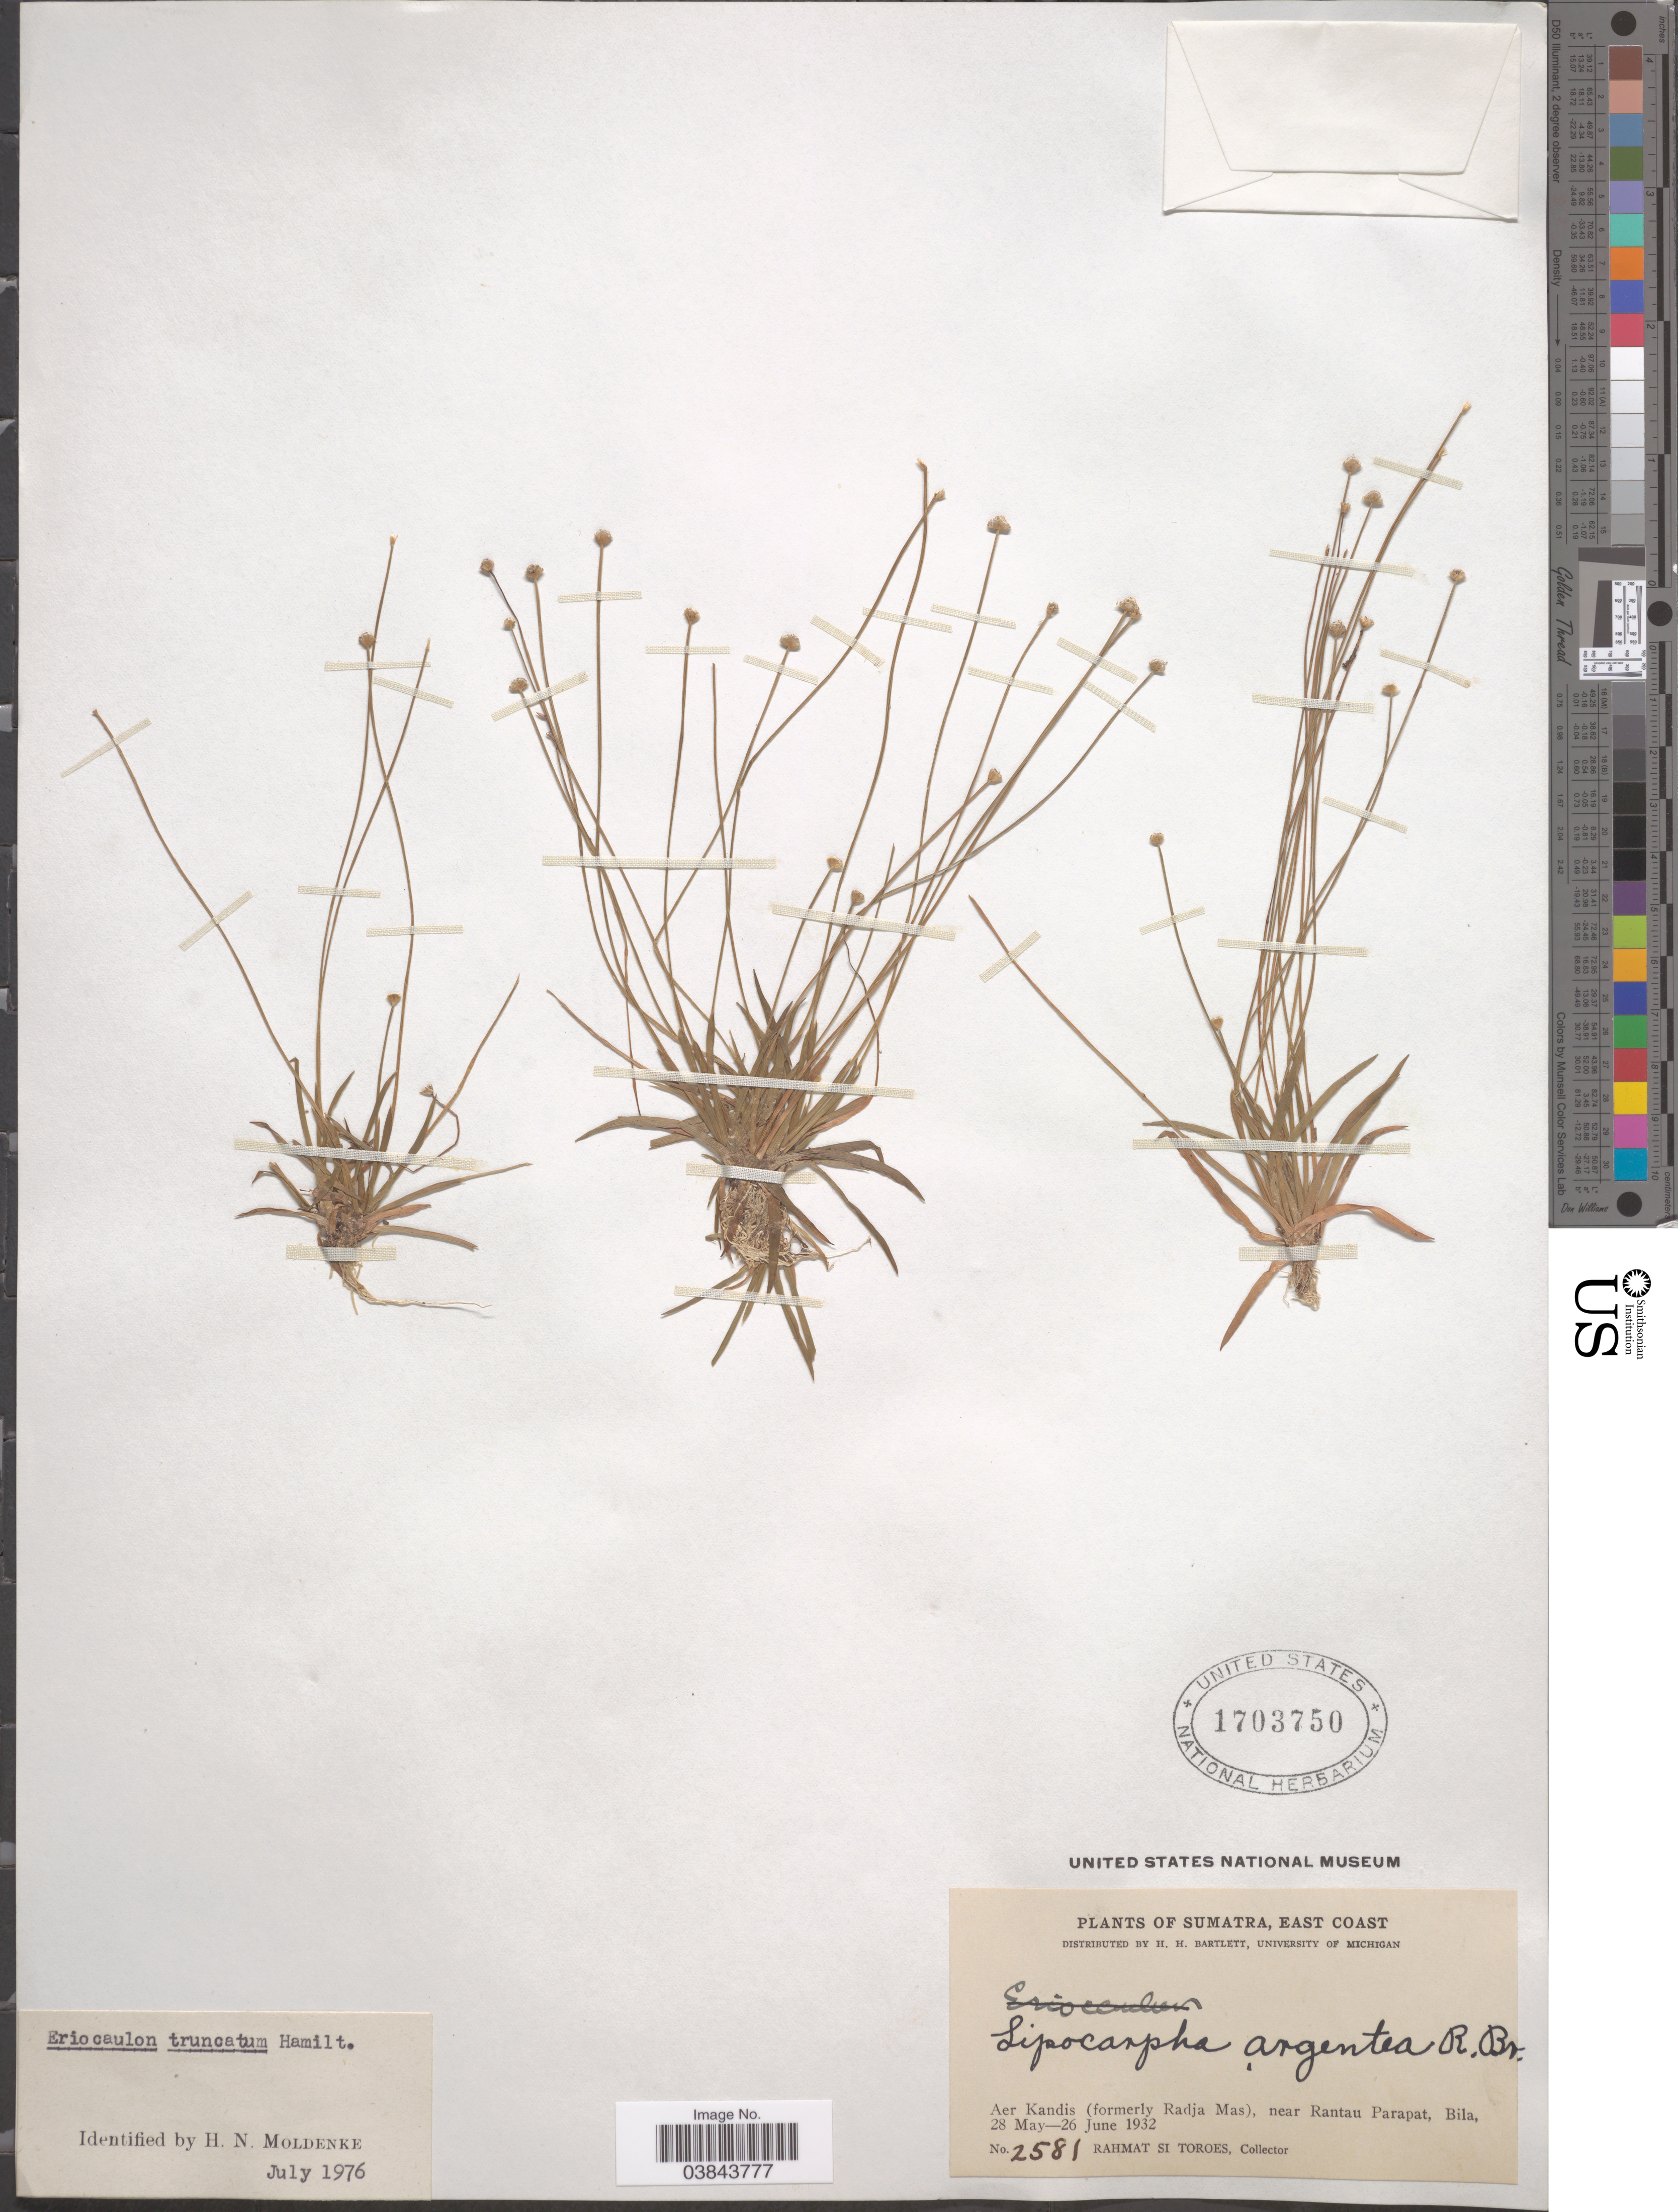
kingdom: Plantae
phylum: Tracheophyta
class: Liliopsida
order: Poales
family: Eriocaulaceae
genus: Eriocaulon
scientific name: Eriocaulon truncatum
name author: Buch.-Ham. ex Mart.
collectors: Rahmat Si Boeea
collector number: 2581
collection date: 1932-05-28/1932-06-26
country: Indonesia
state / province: Sumatra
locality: East Coast. Aer Kandis (formerly Radja Mas), near Rantau Parapat, Bila.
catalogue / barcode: US 1703750